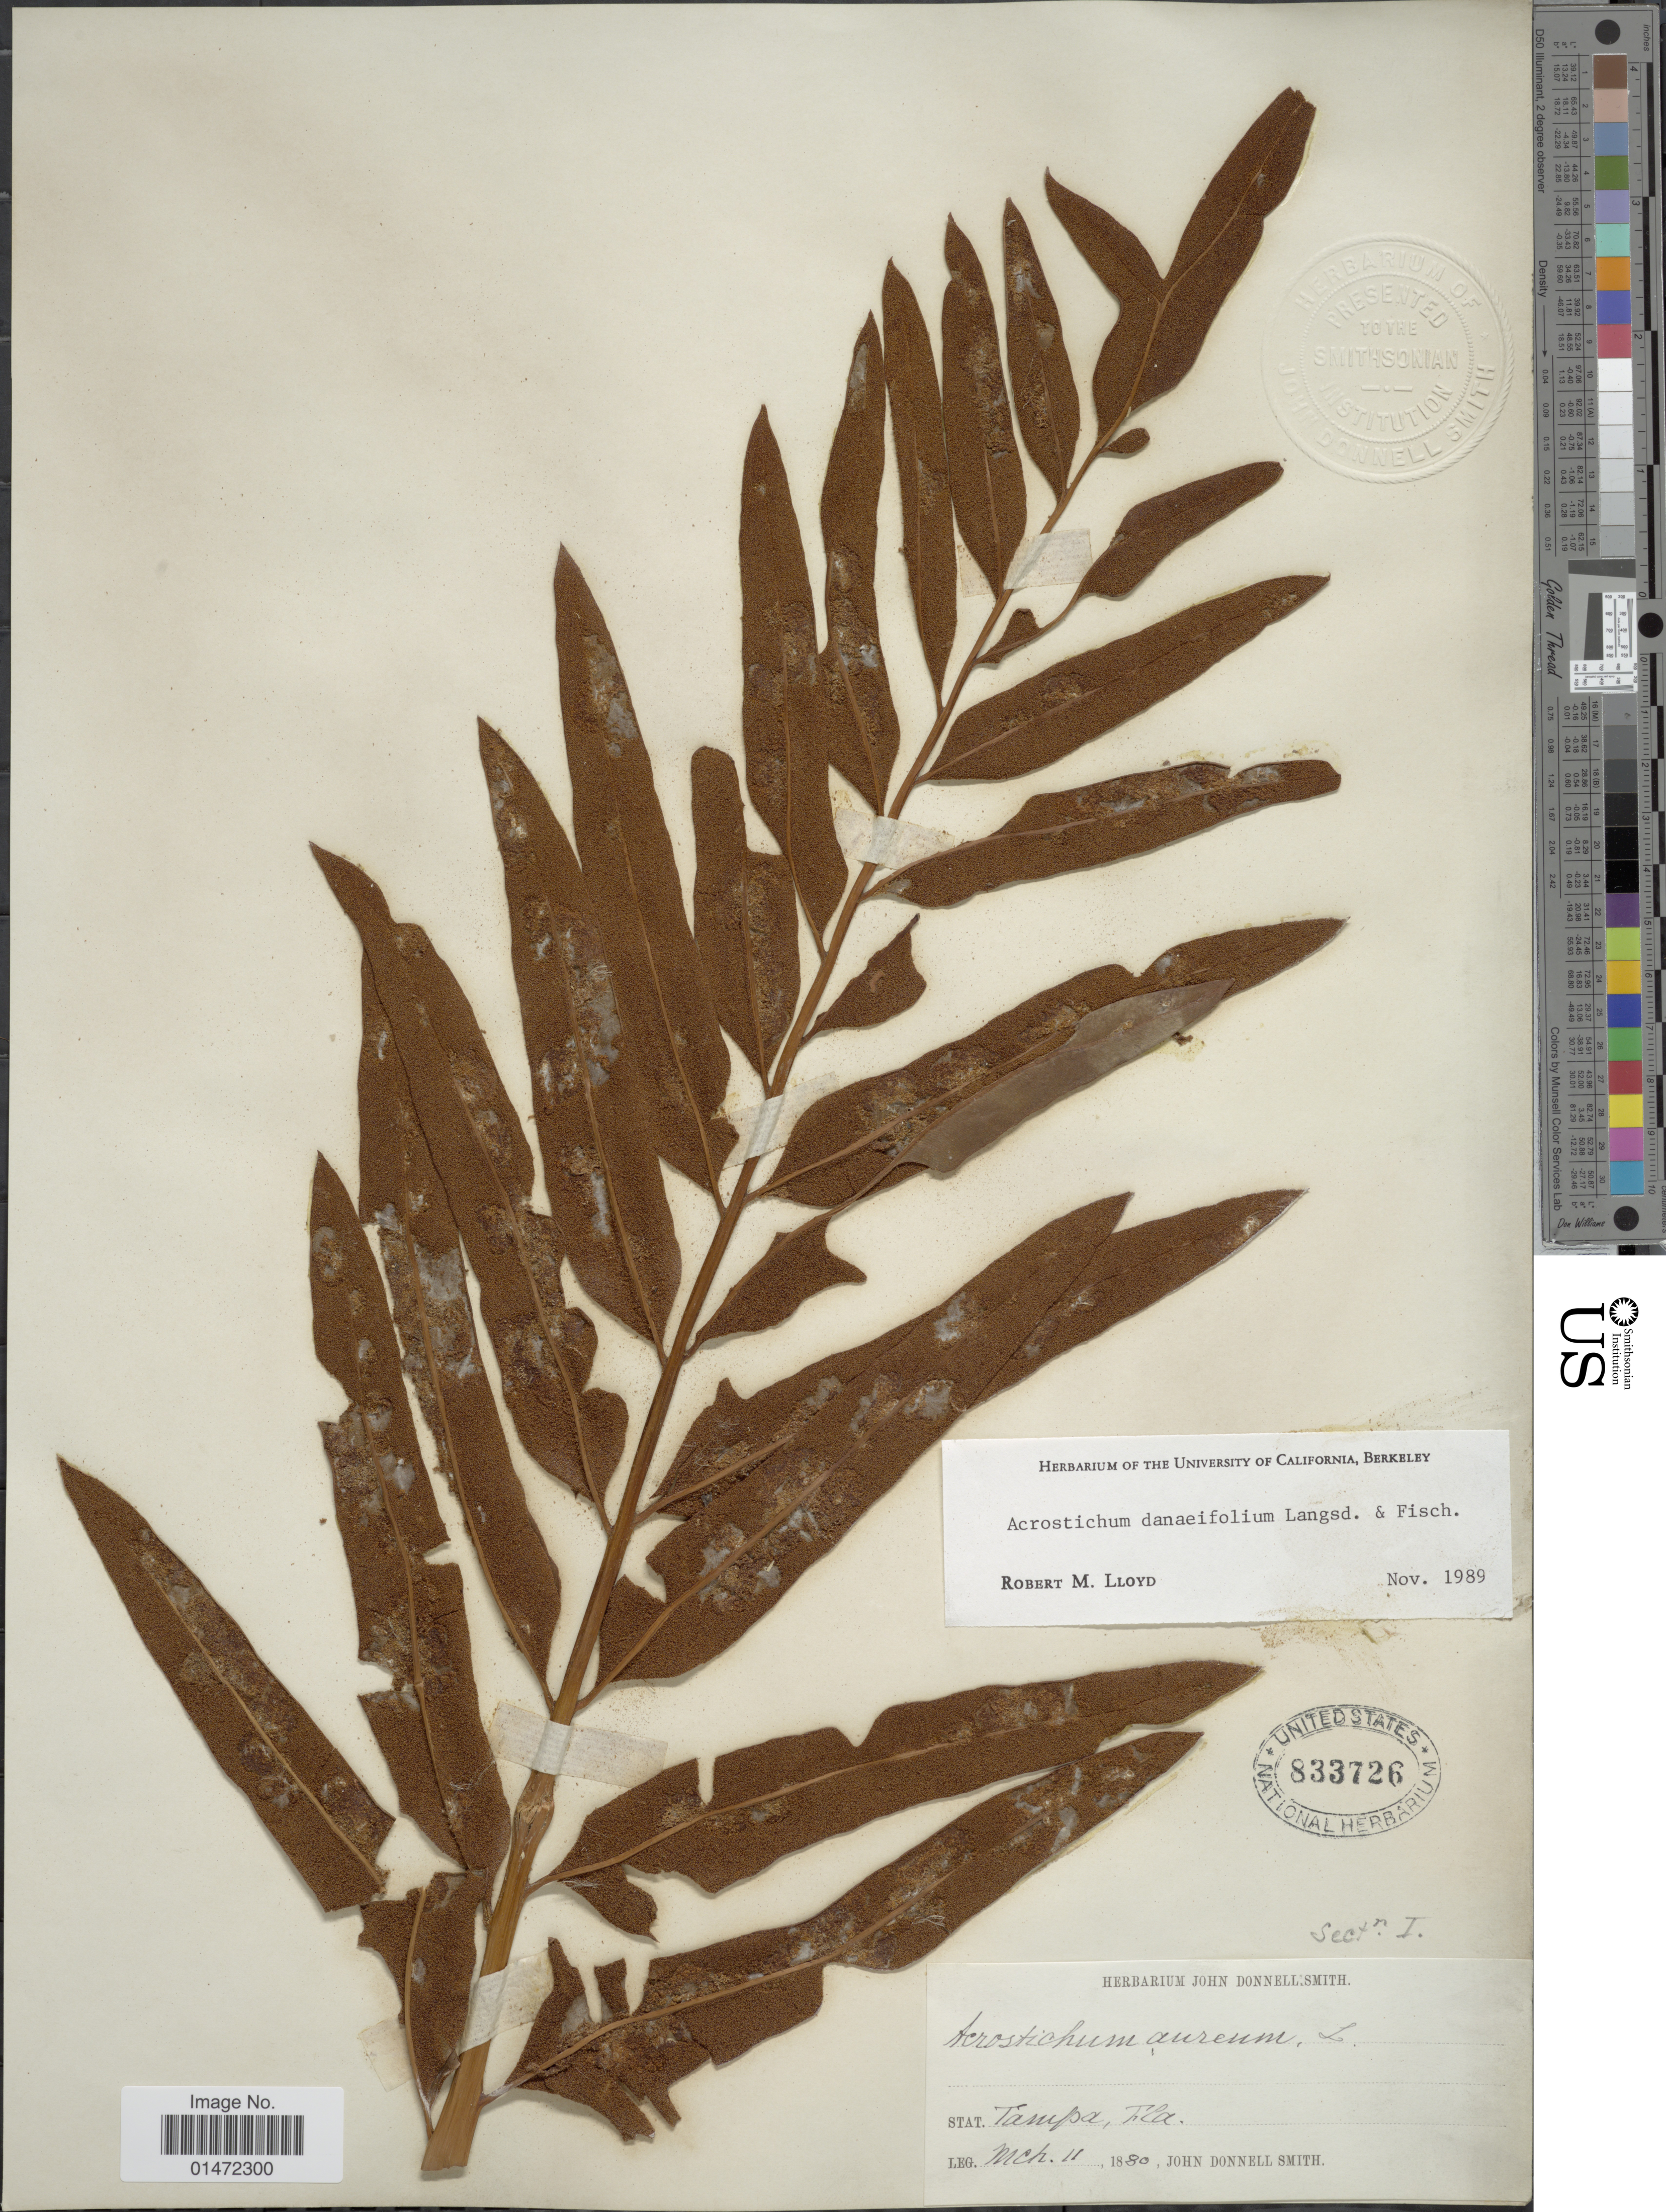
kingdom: Plantae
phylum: Tracheophyta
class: Polypodiopsida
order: Polypodiales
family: Pteridaceae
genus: Acrostichum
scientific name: Acrostichum danaeifolium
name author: Langsd. & Fisch.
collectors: J. Donnell Smith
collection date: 1880-03-11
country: United States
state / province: Florida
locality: Tampa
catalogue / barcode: US 833726